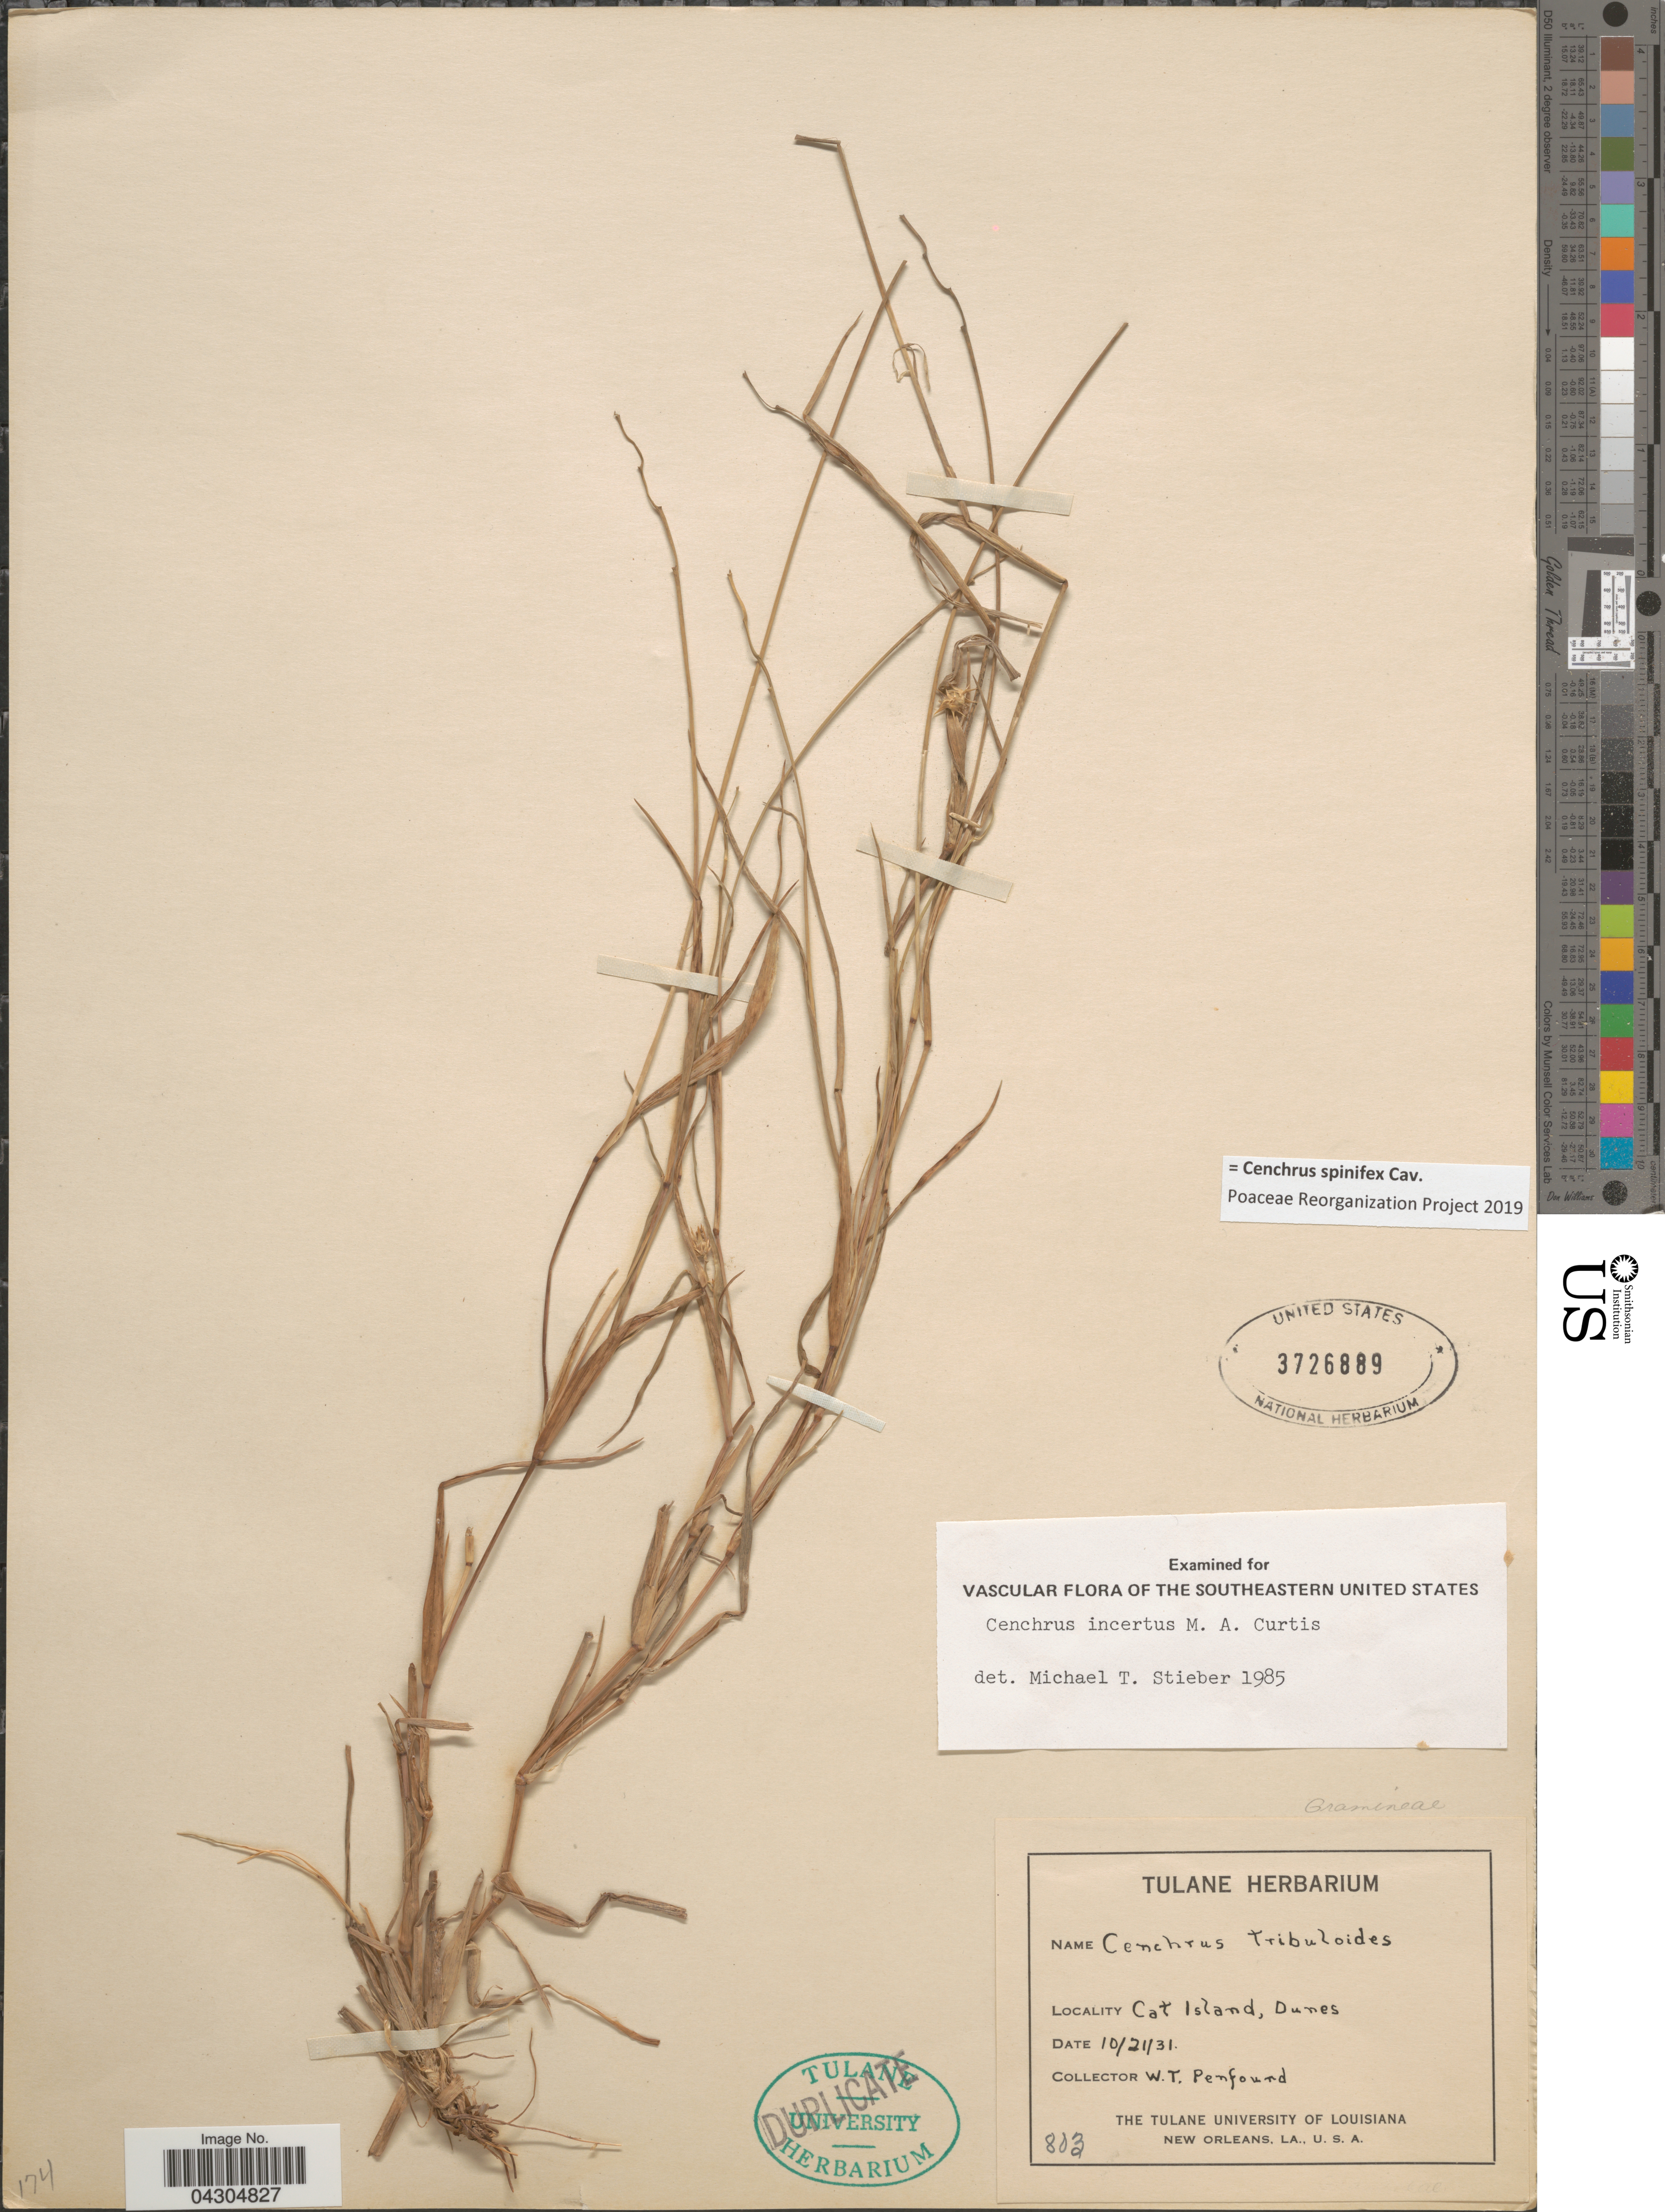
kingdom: Plantae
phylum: Tracheophyta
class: Liliopsida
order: Poales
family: Poaceae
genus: Cenchrus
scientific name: Cenchrus spinifex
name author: Cav.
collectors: W. Penfound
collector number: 803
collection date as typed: Transcribed d/m/y: 21/10/31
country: United States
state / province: Louisiana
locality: Cat Island, Dunes.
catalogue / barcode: US 3726889